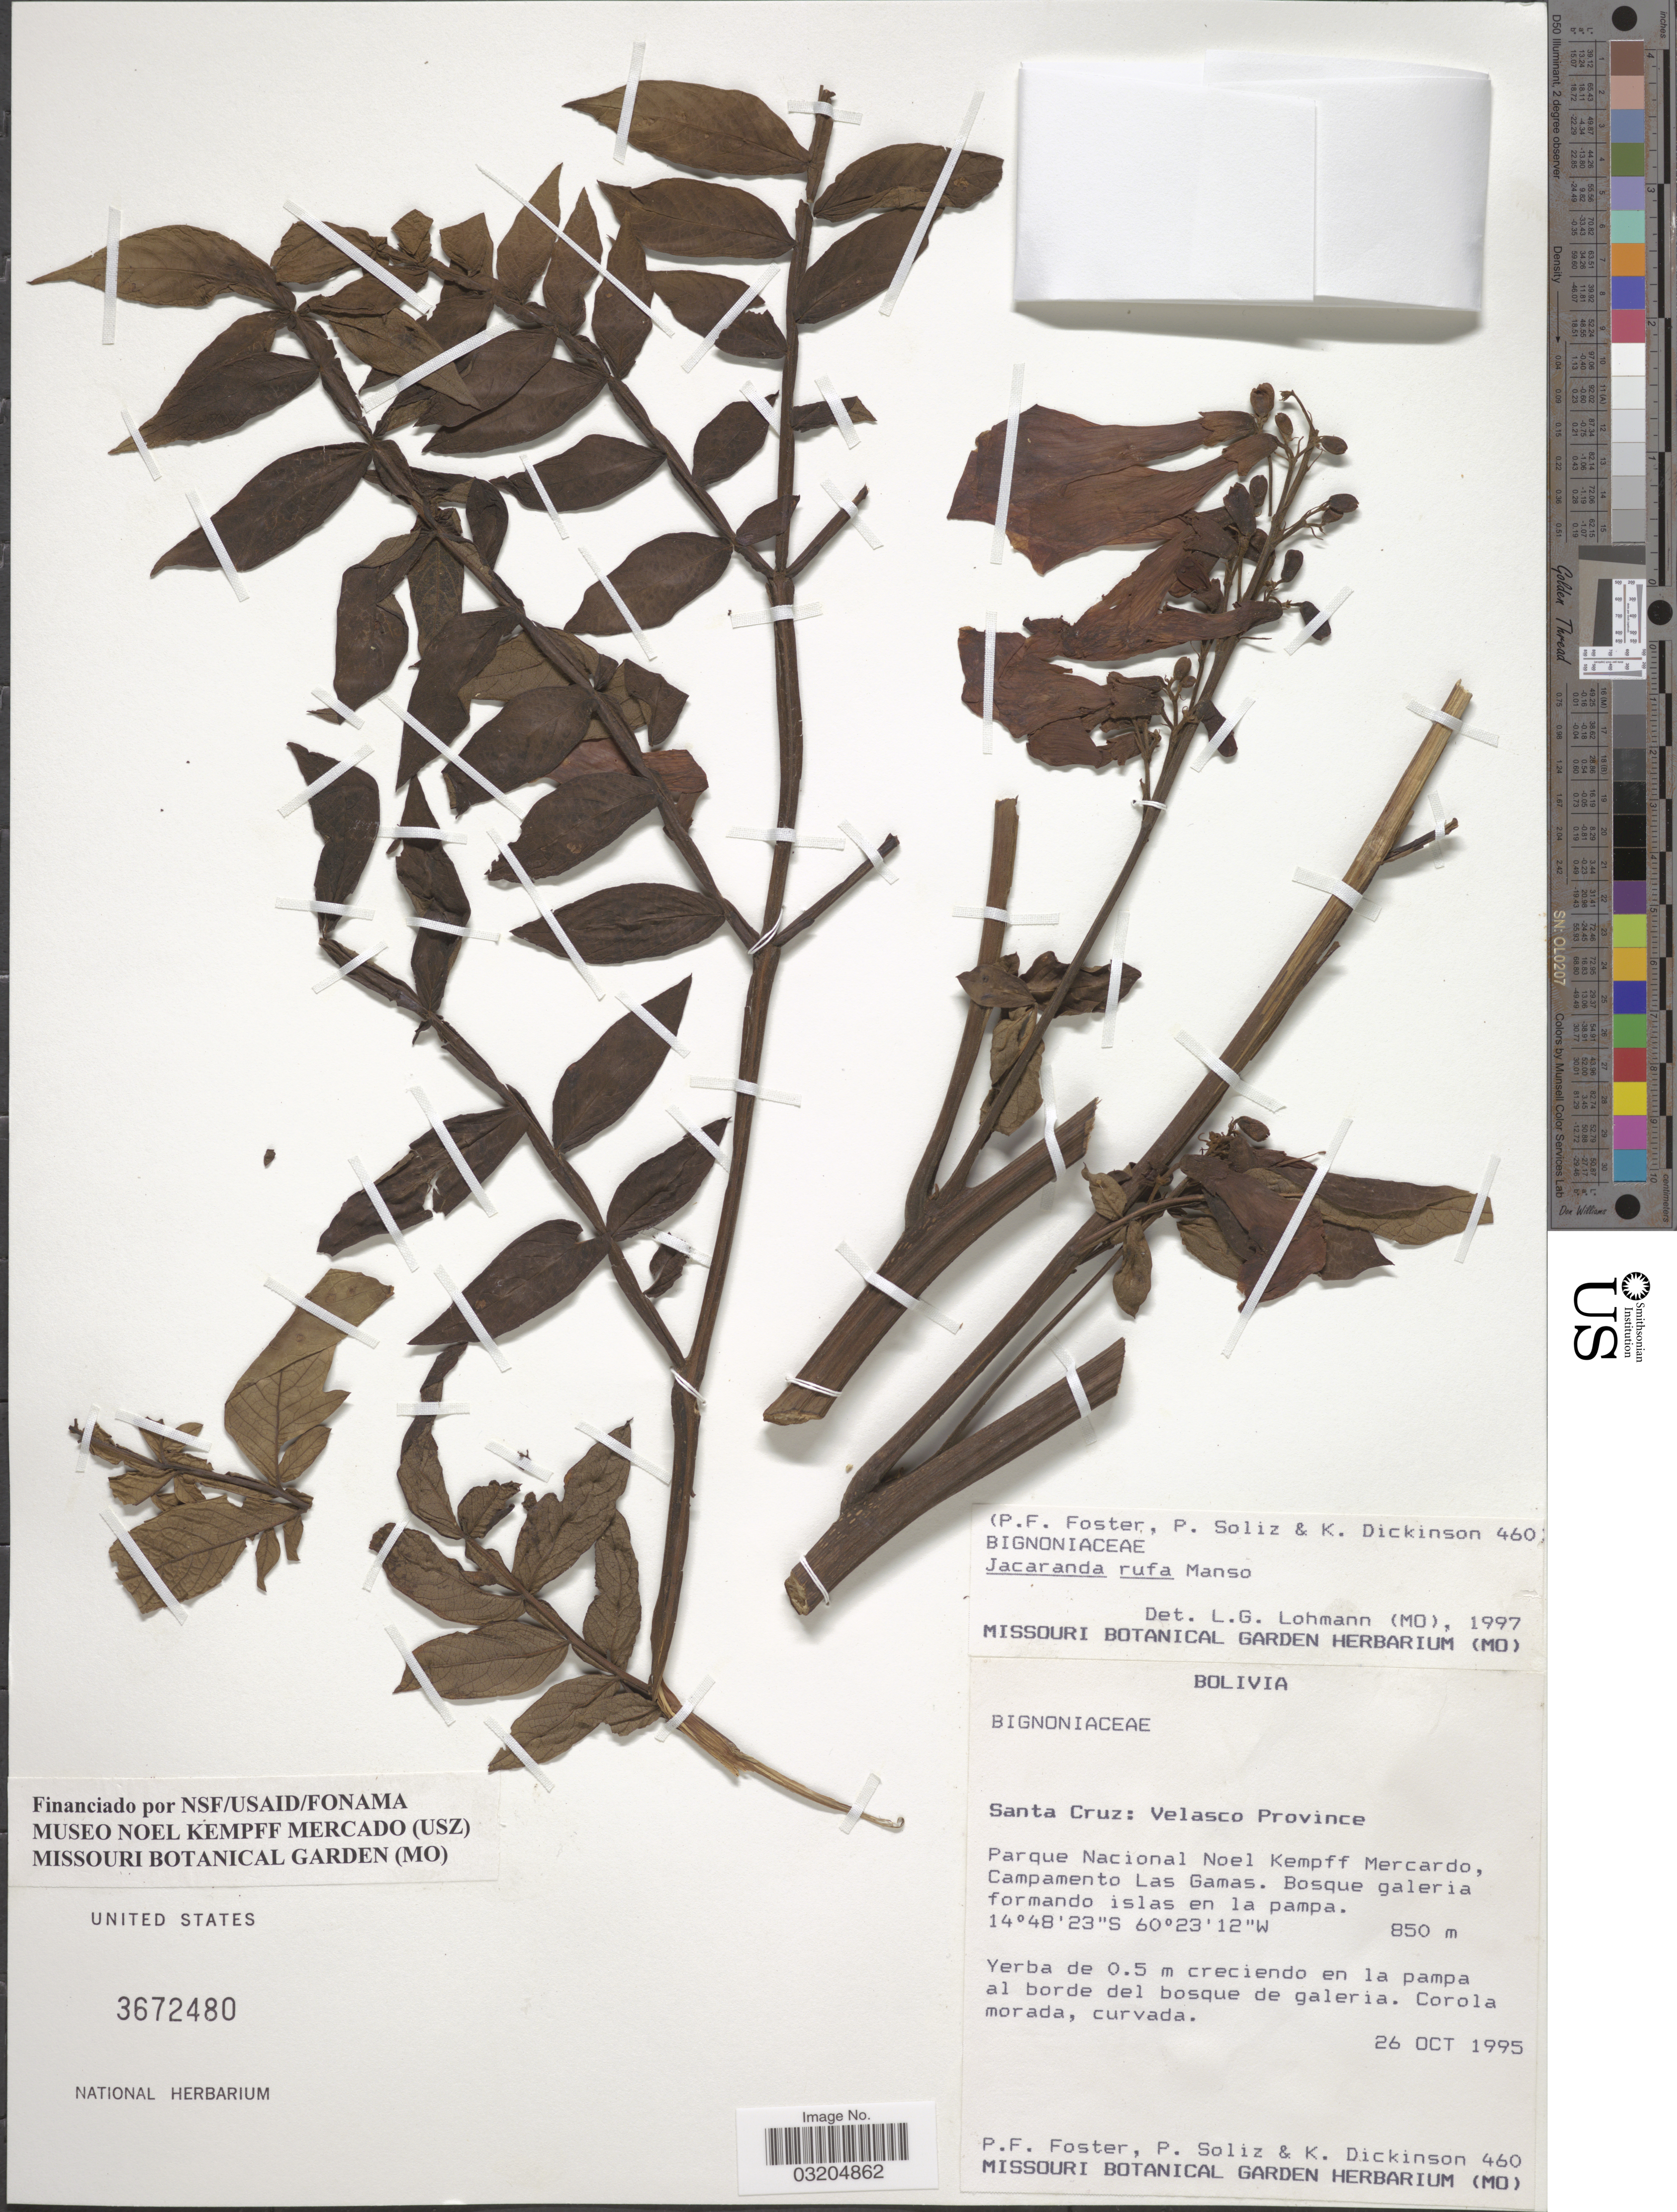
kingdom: Plantae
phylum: Tracheophyta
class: Magnoliopsida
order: Lamiales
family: Bignoniaceae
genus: Jacaranda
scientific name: Jacaranda rufa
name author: Silva Manso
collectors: P. Foster, P. Soliz & K. Dickinson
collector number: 460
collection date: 1995-10-26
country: Bolivia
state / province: Santa Cruz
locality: Velasco Province. Parque Nacional Noel Kempff Mercardo, Campamento Las Gamas.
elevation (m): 850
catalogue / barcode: US 3672480